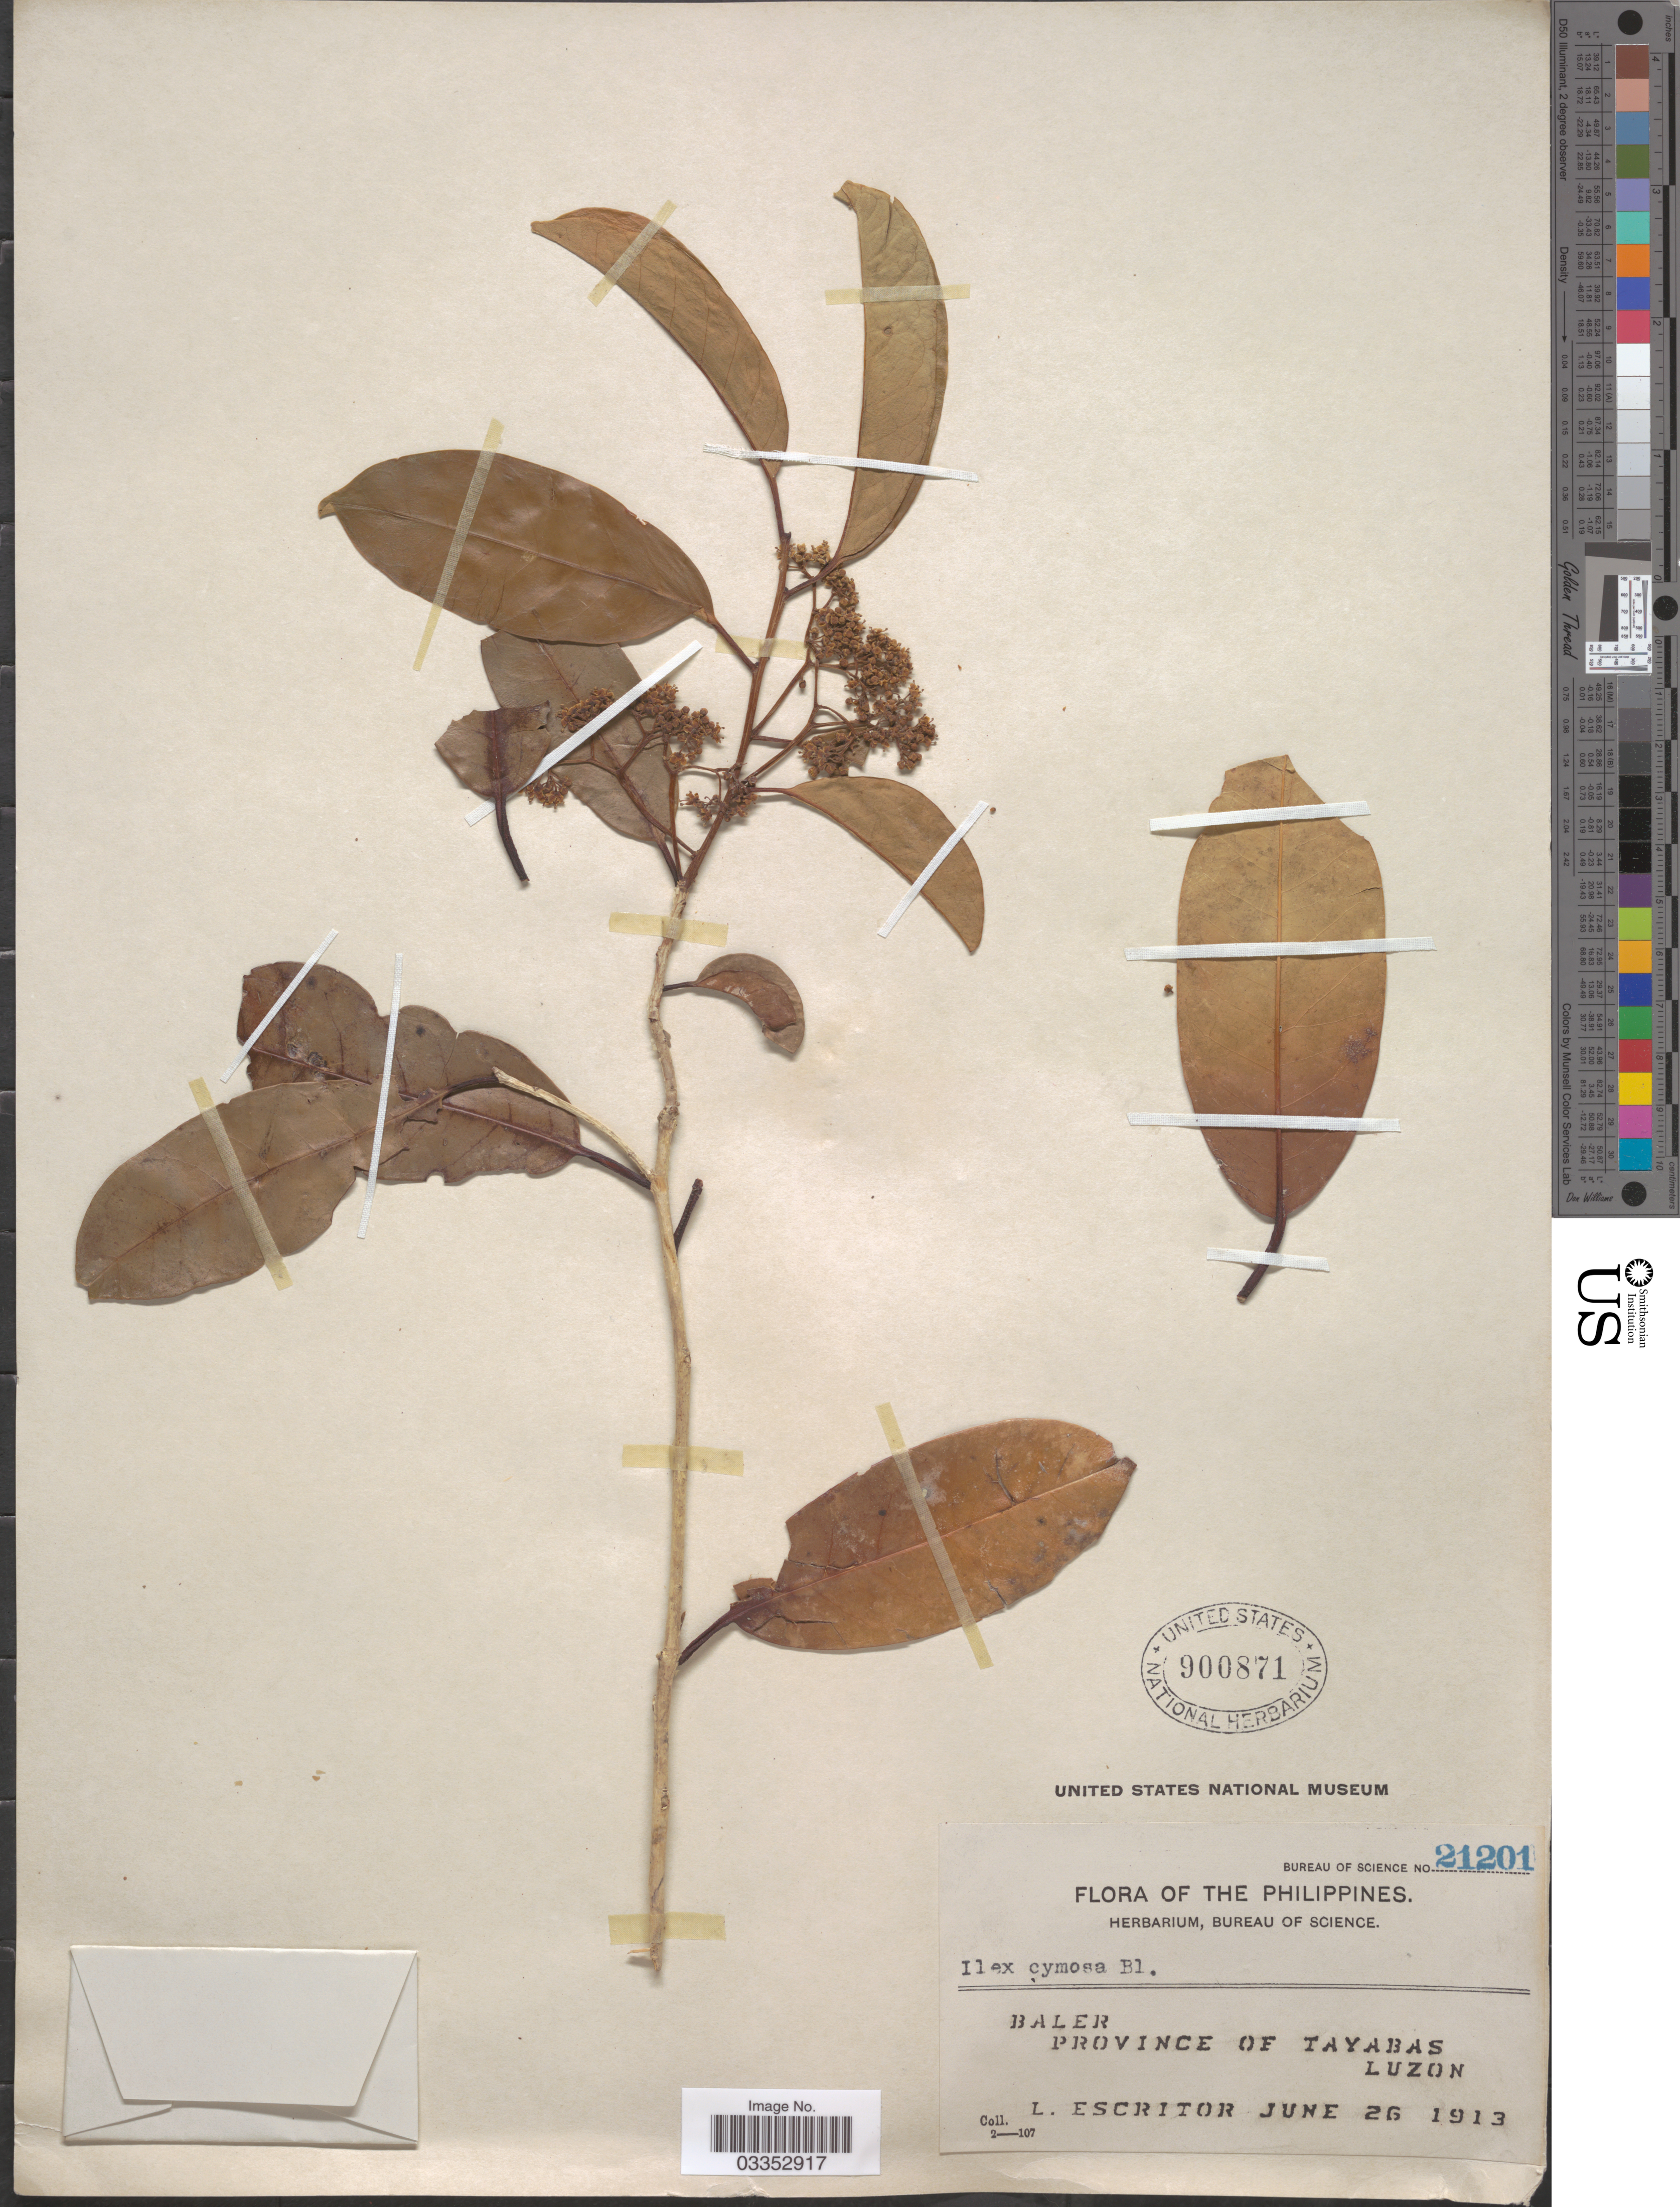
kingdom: Plantae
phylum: Tracheophyta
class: Magnoliopsida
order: Aquifoliales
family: Aquifoliaceae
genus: Ilex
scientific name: Ilex cymosa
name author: Blume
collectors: L. Escritor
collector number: Bureau of Science 21201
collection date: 1913-06-26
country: Philippines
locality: Baler, Province of Tayabas, Luzon.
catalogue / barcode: US 900871